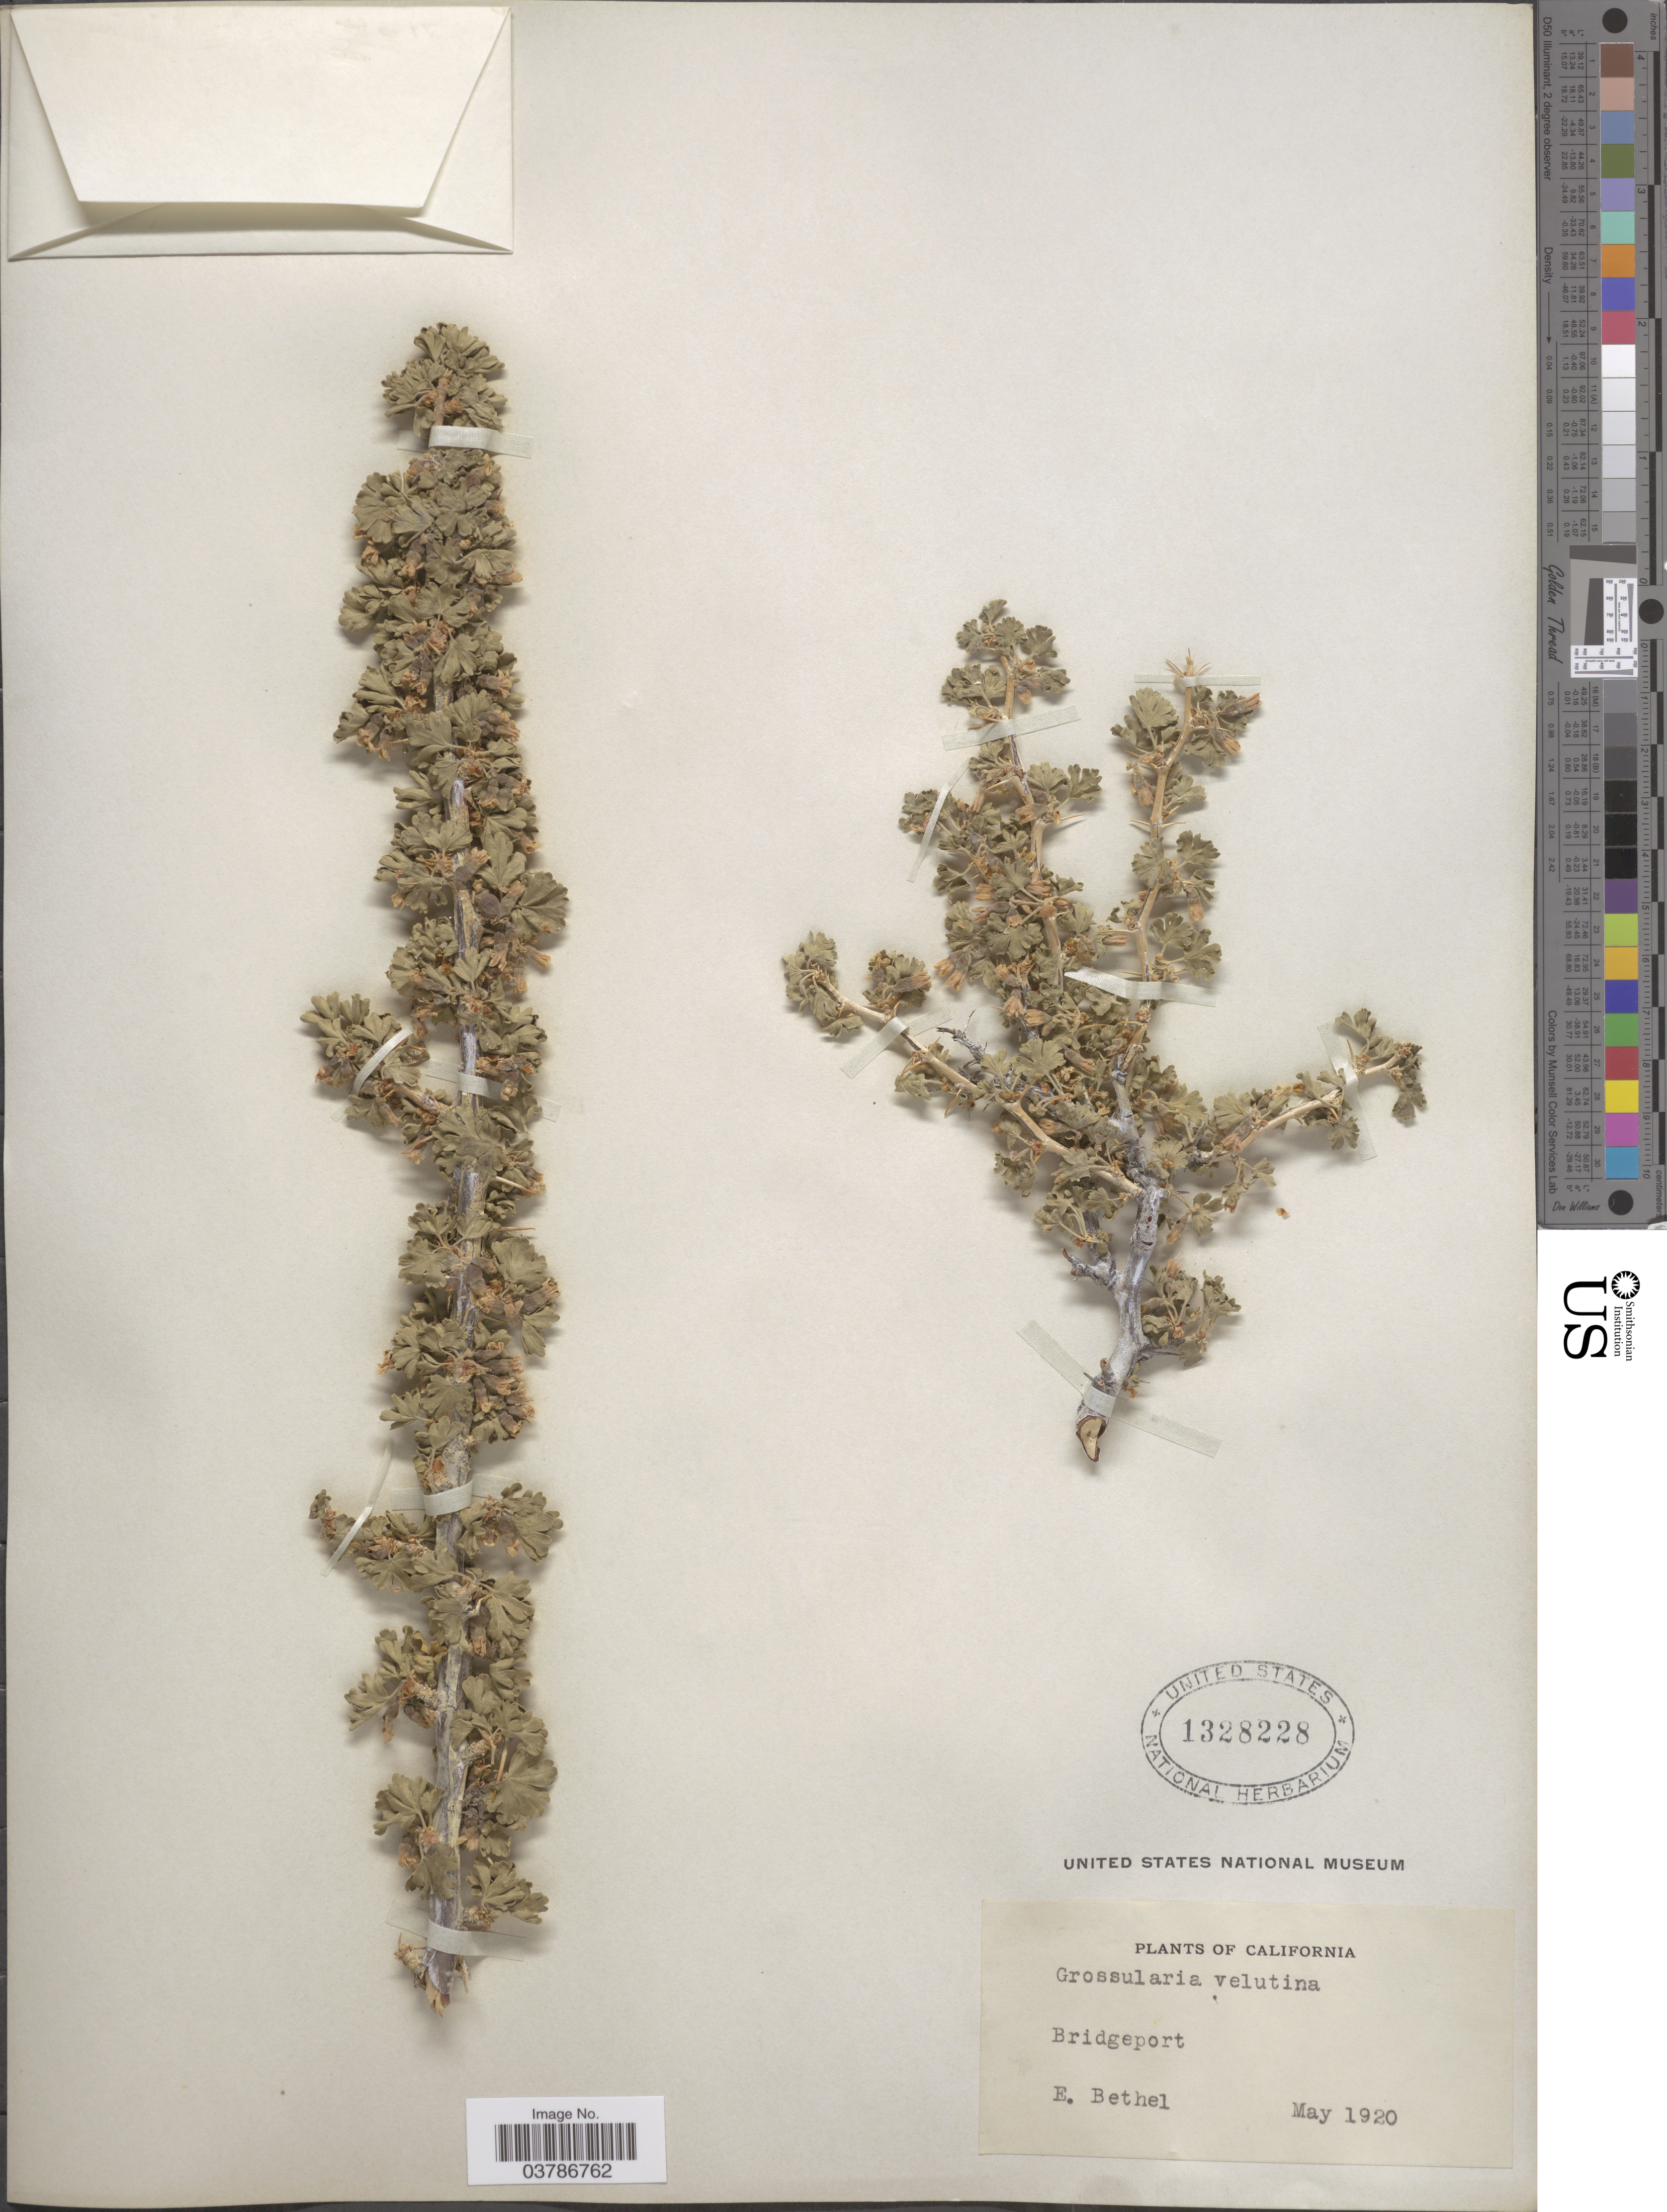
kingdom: Plantae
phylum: Tracheophyta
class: Magnoliopsida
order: Saxifragales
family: Grossulariaceae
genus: Ribes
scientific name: Ribes velutinum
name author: Greene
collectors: E. Bethel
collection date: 1920-05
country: United States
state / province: California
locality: Bridgeport.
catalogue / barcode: US 1328228